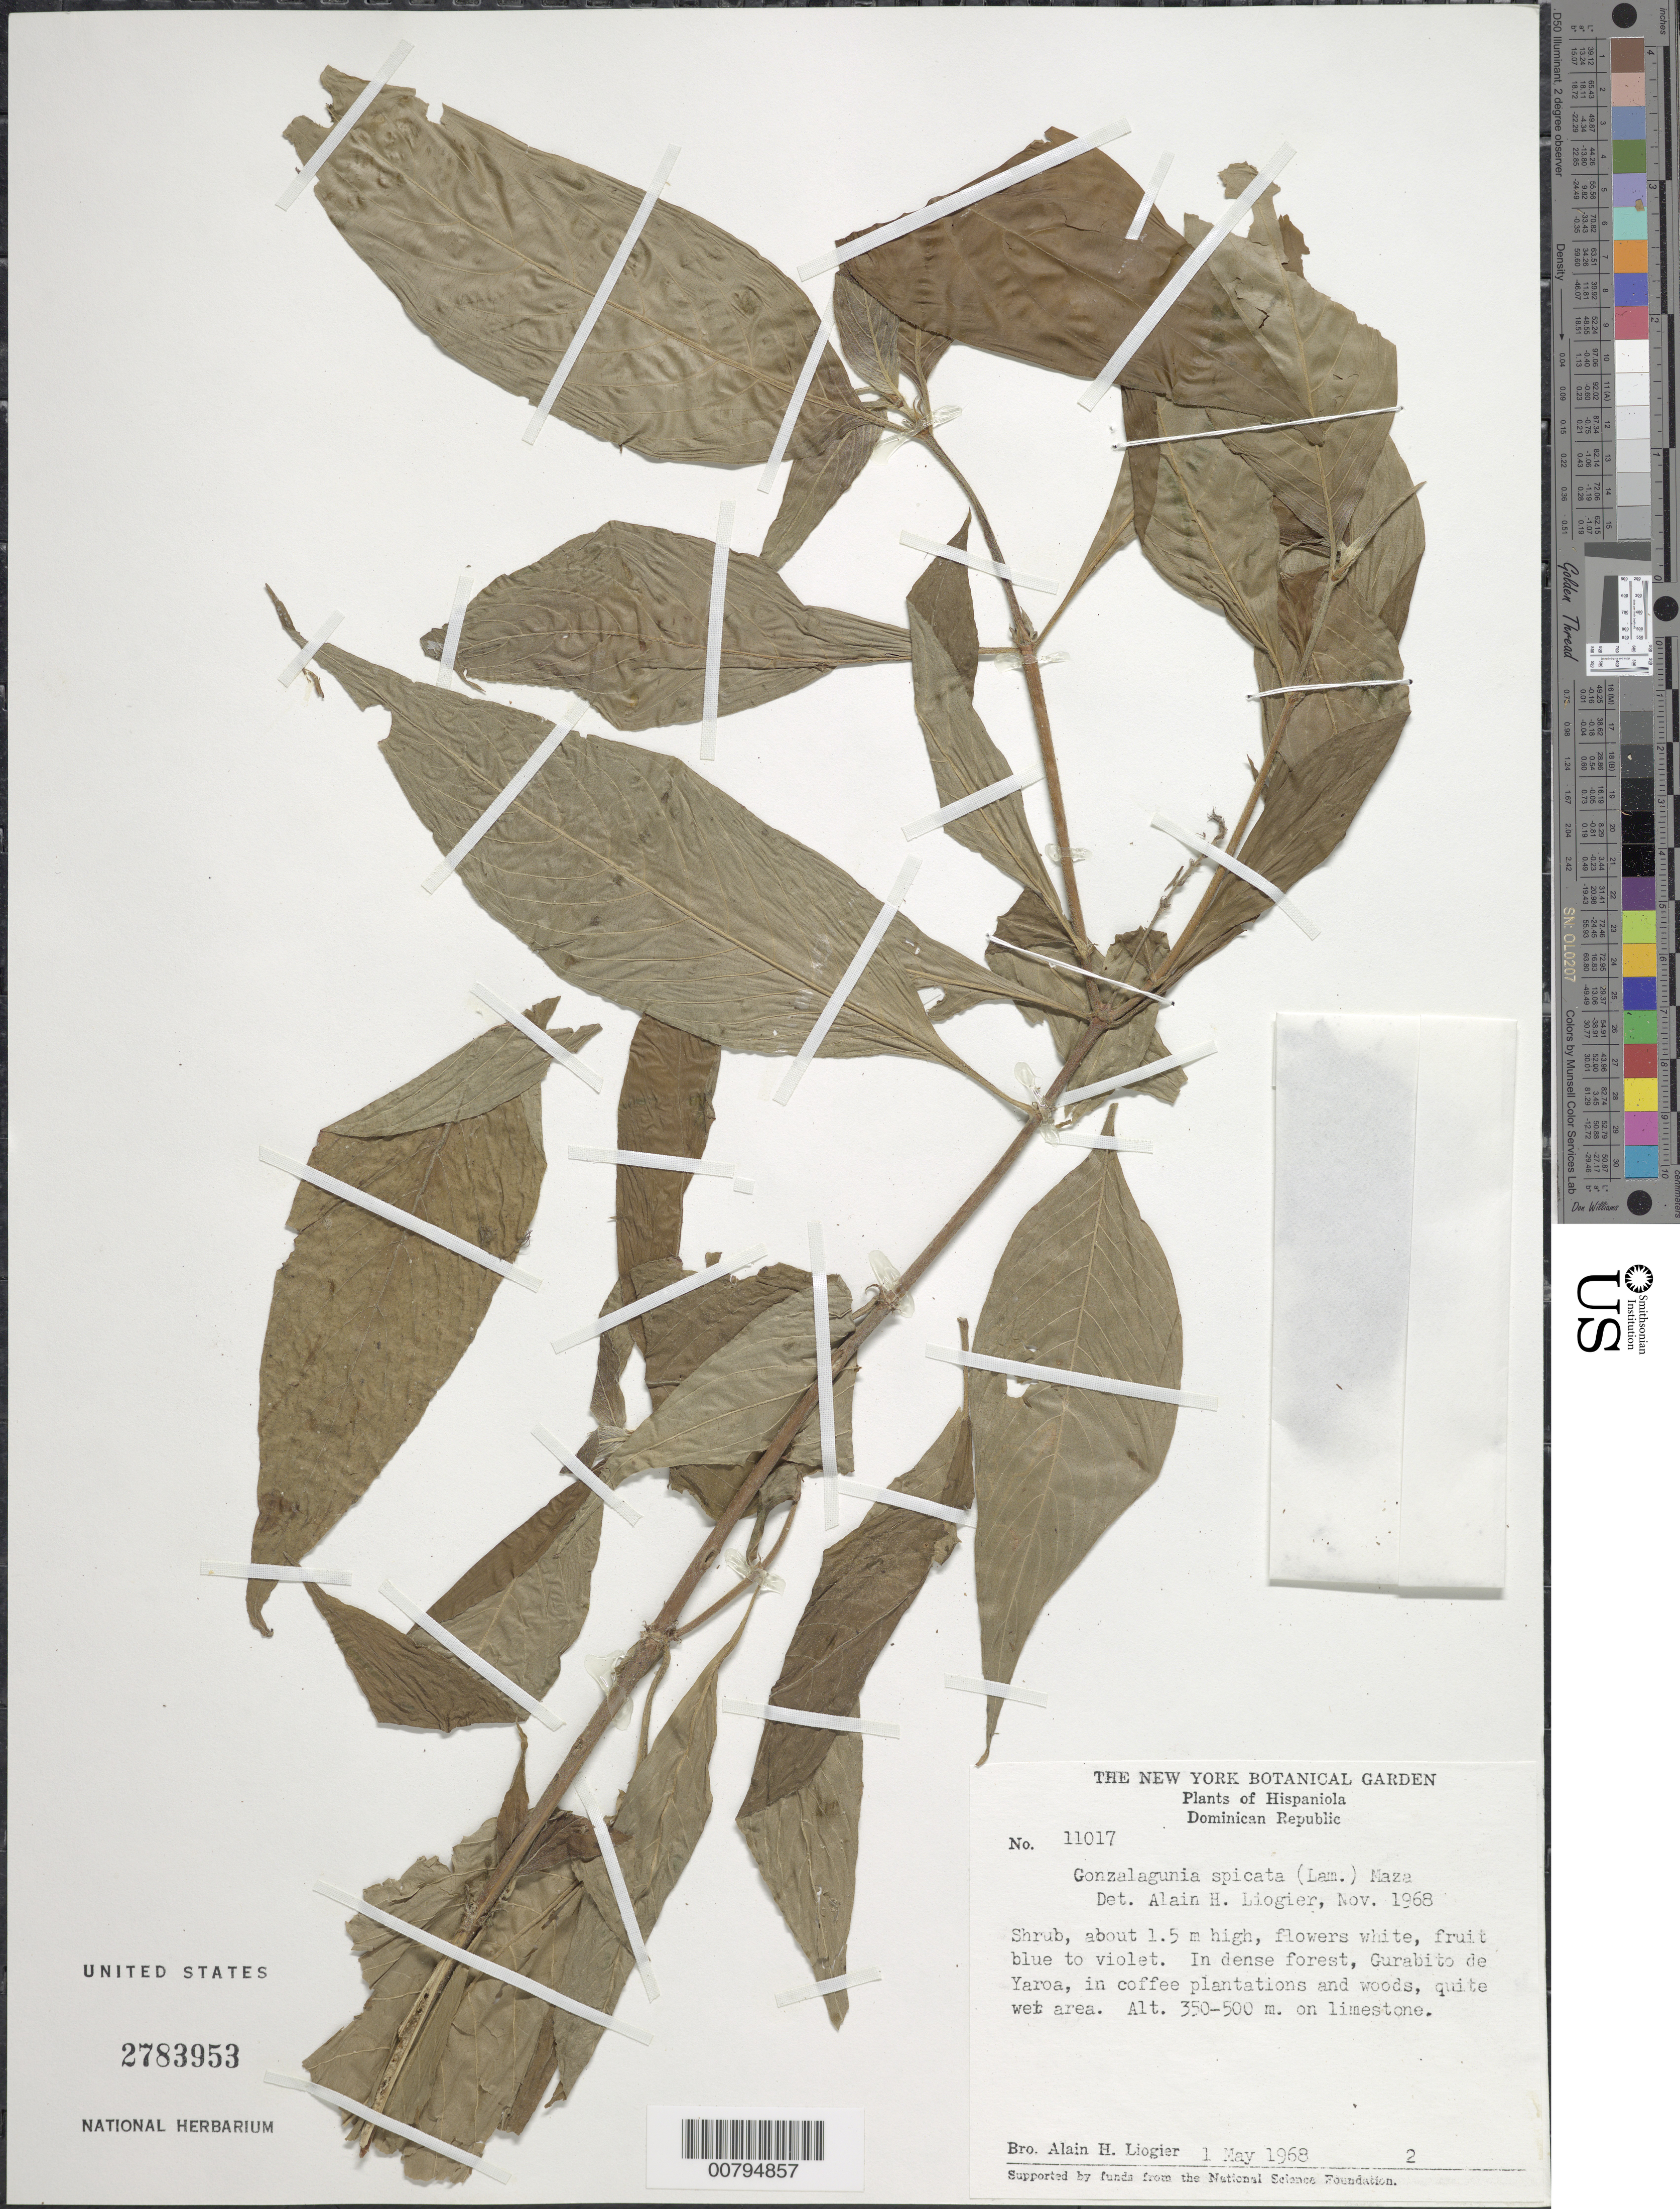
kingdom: Plantae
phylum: Tracheophyta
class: Magnoliopsida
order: Gentianales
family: Rubiaceae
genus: Gonzalagunia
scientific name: Gonzalagunia hirsuta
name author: Schum.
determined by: Liogier, Alain H.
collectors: A. H. Liogier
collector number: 11017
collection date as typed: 01 May 1968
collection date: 1968-05-01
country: Dominican Republic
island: Hispaniola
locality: Gurabito de Yaroa, in coffee plantations and woods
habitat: Coffee plantations and dense forest, quite wet areas; on limestone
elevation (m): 350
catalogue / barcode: US 2783953